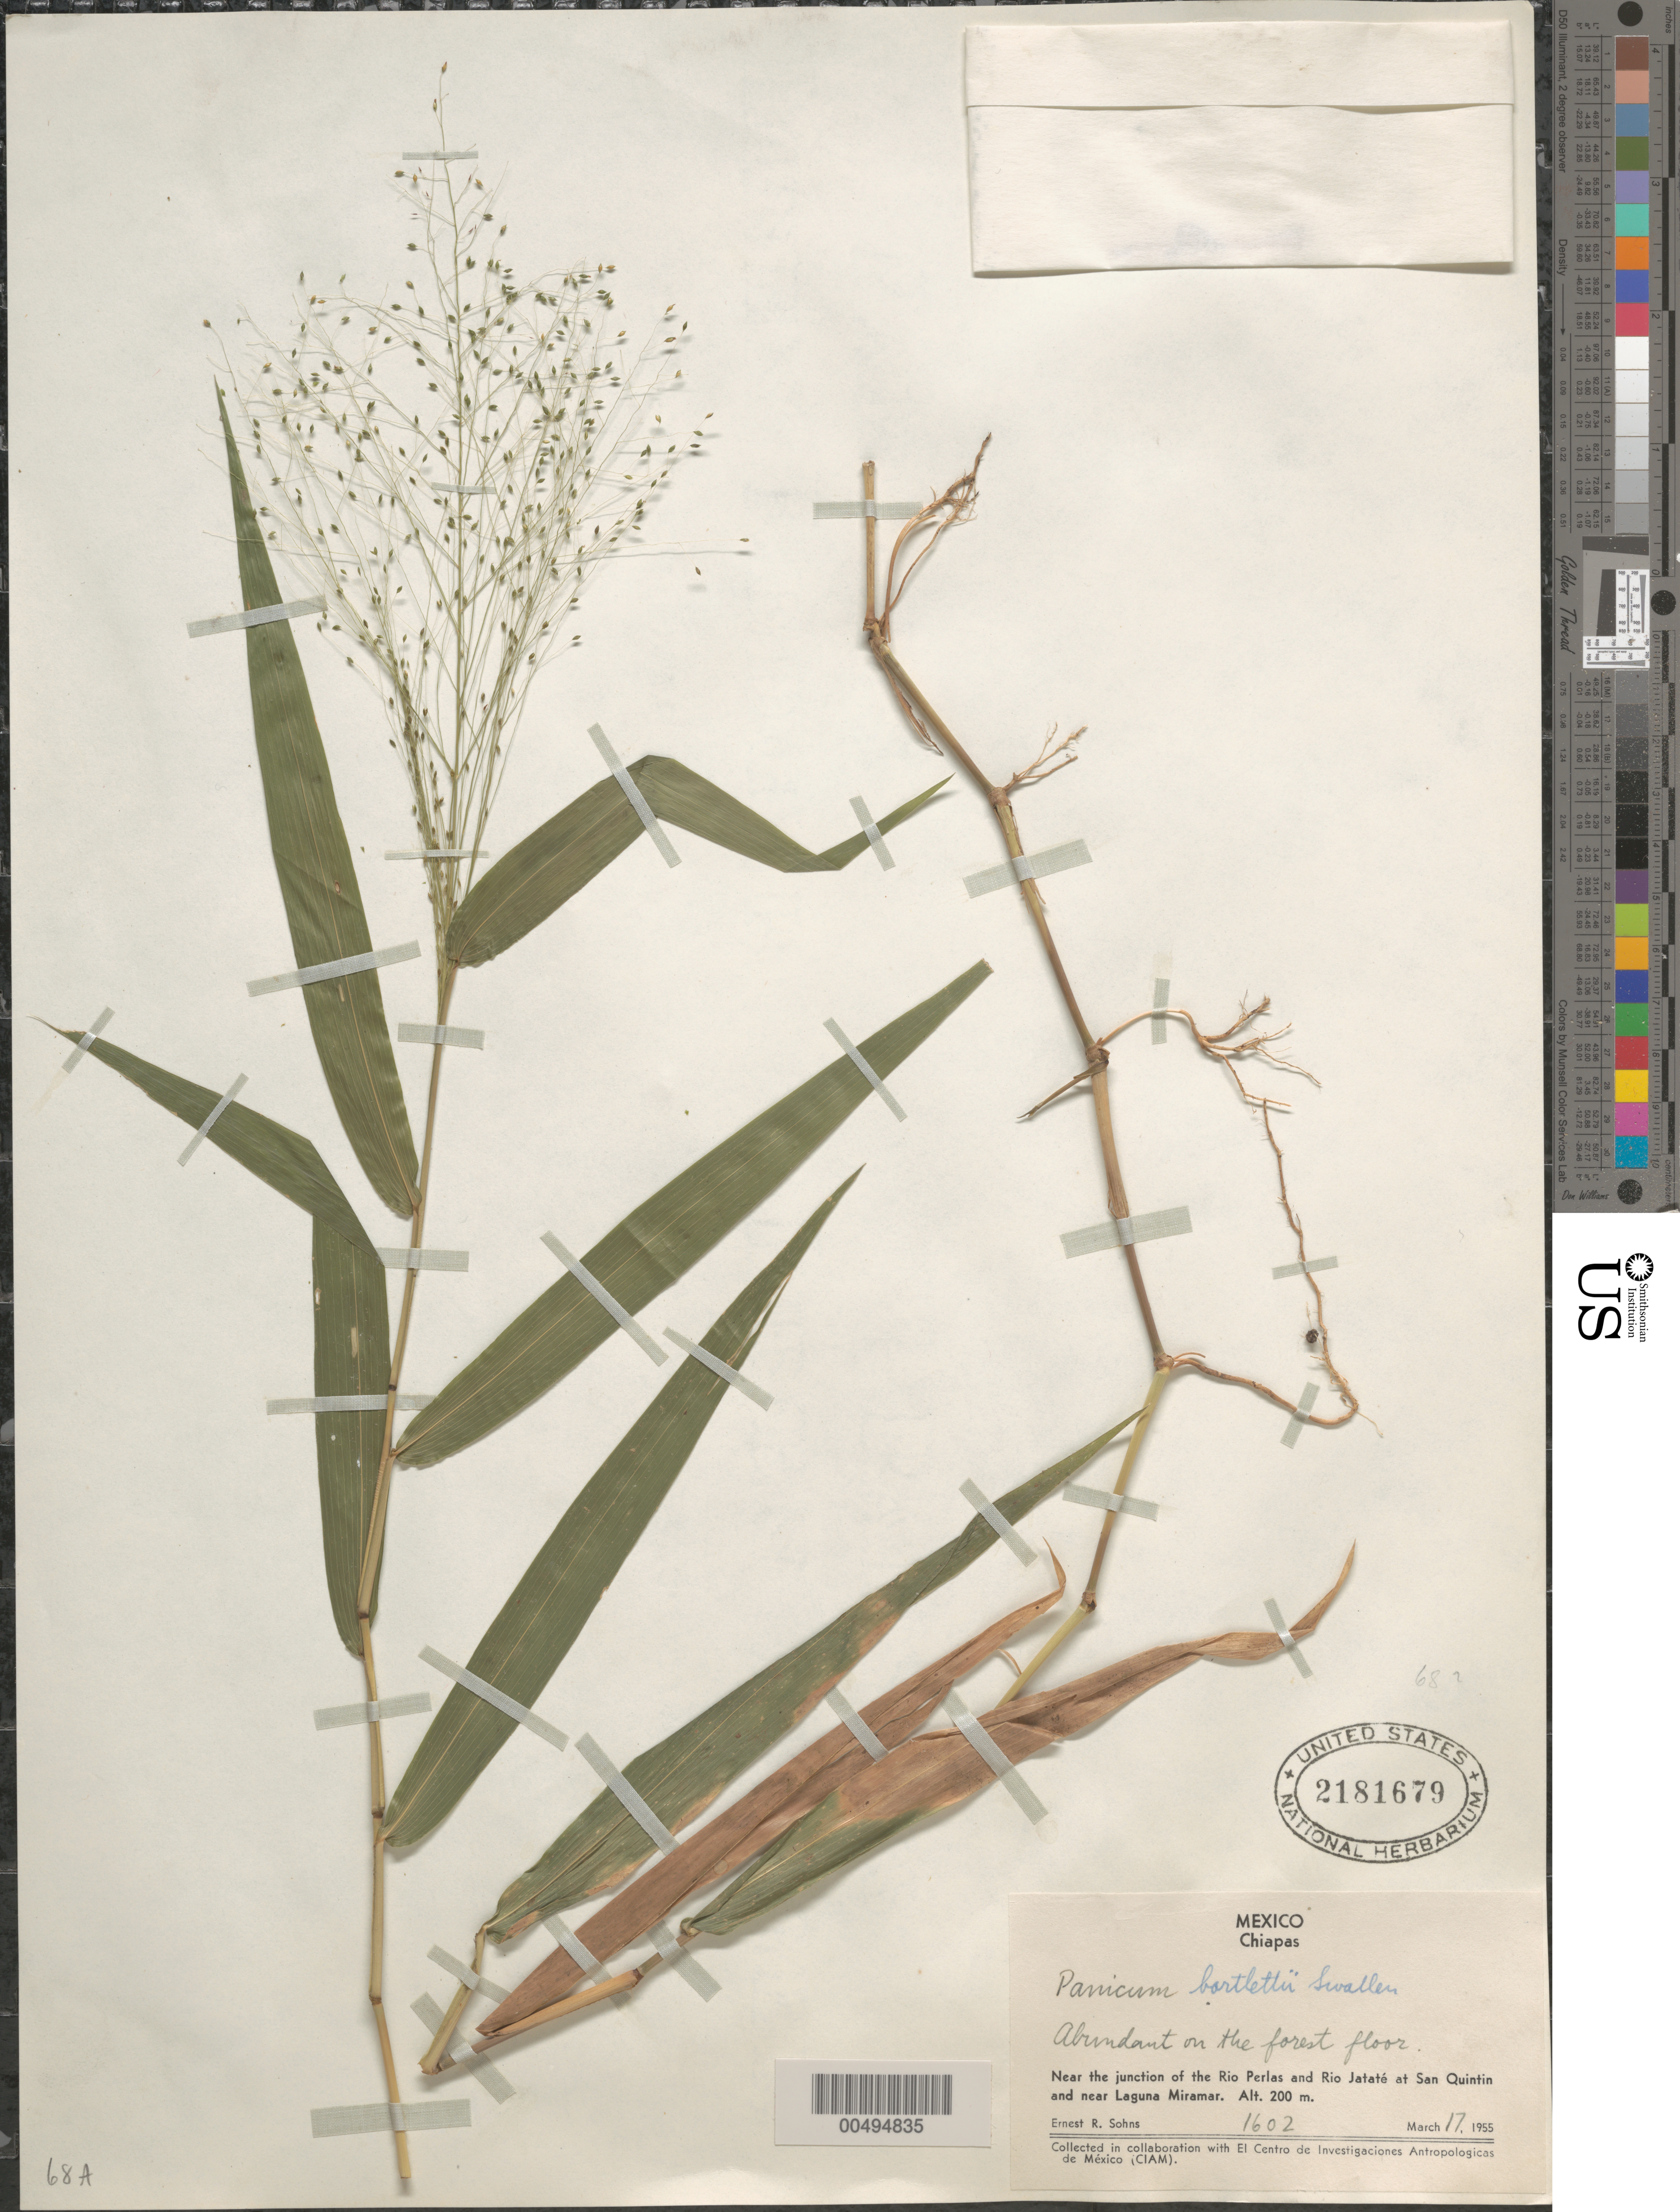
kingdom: Plantae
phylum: Tracheophyta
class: Liliopsida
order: Poales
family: Poaceae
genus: Panicum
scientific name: Panicum bartlettii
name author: Swallen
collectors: E. R. Sohns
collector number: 1602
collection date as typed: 17 Mar 1955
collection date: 1955-03-17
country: Mexico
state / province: Chiapas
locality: Near the jct of the Rio Perlas & Rio Jatat‚ at San Quintin & near Laguna Miramar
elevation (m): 200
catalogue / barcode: US 2181679